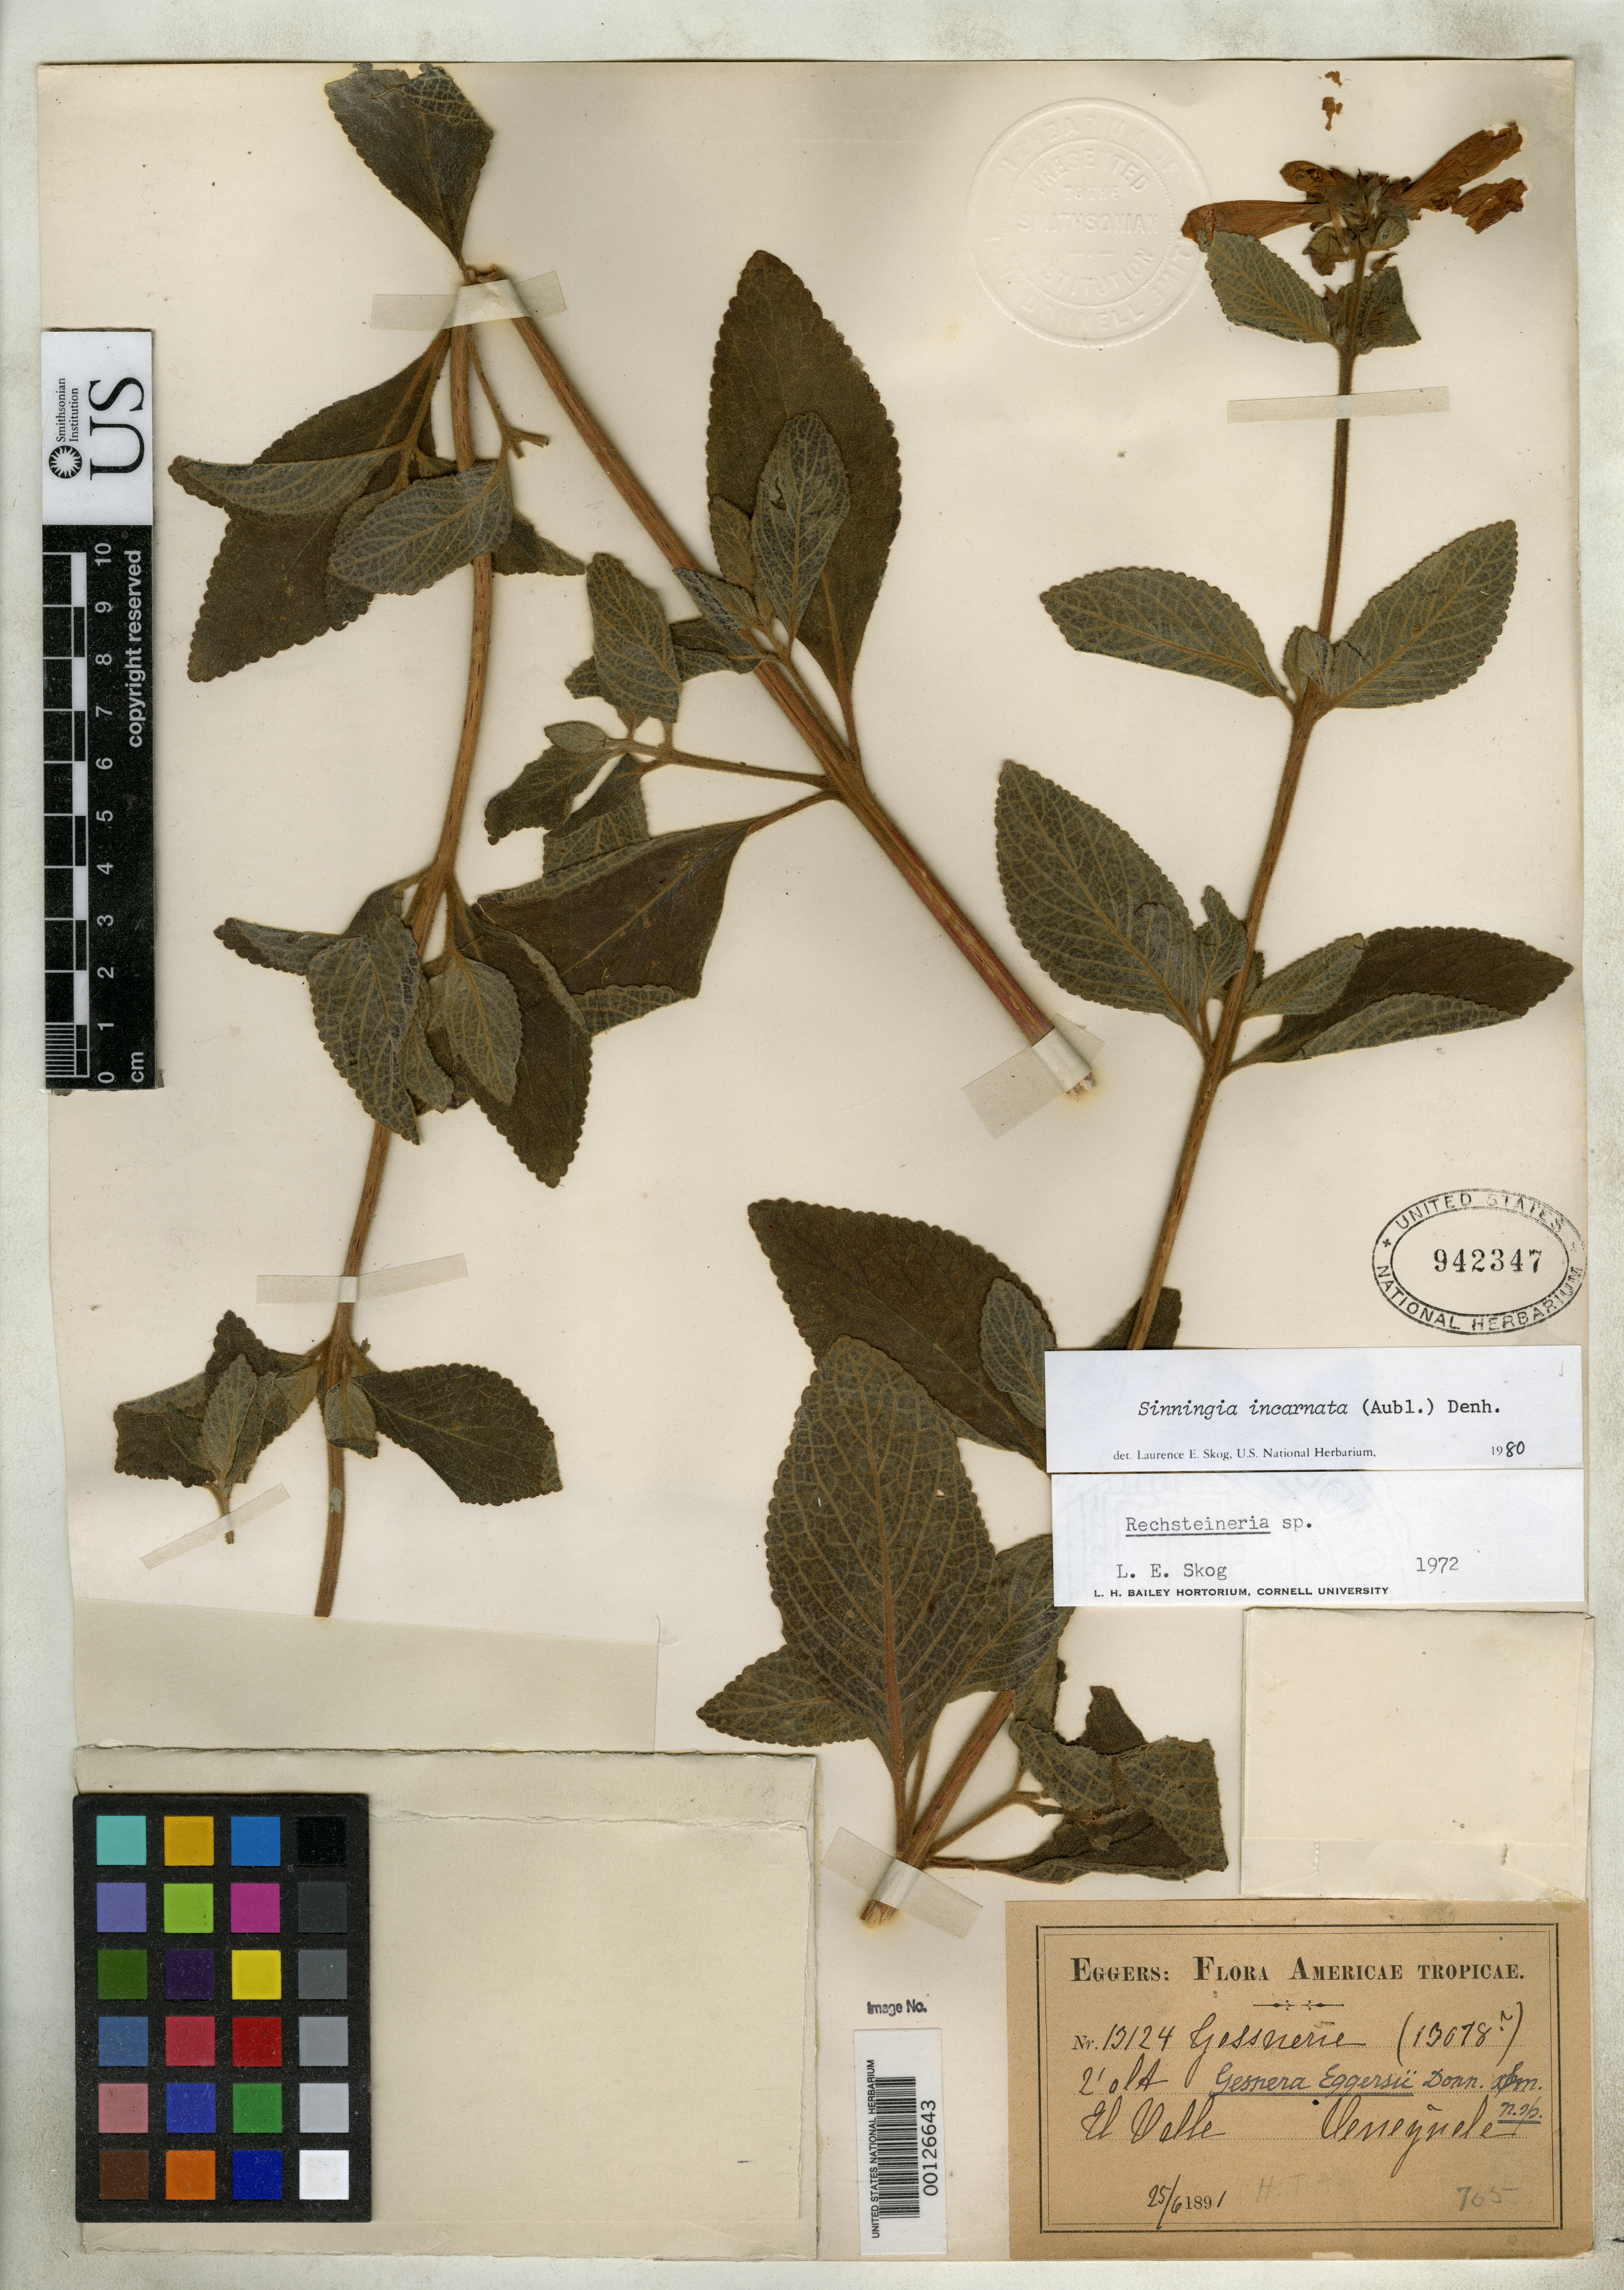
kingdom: Plantae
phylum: Tracheophyta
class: Magnoliopsida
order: Lamiales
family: Gesneriaceae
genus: Sinningia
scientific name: Sinningia incarnata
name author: (Aubl.) D.L. Denham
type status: Holotype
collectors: H. F. A. von Eggers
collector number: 13124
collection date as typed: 25 Jun 1891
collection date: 1891-06-25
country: Venezuela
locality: El Valle.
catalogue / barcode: US 942347